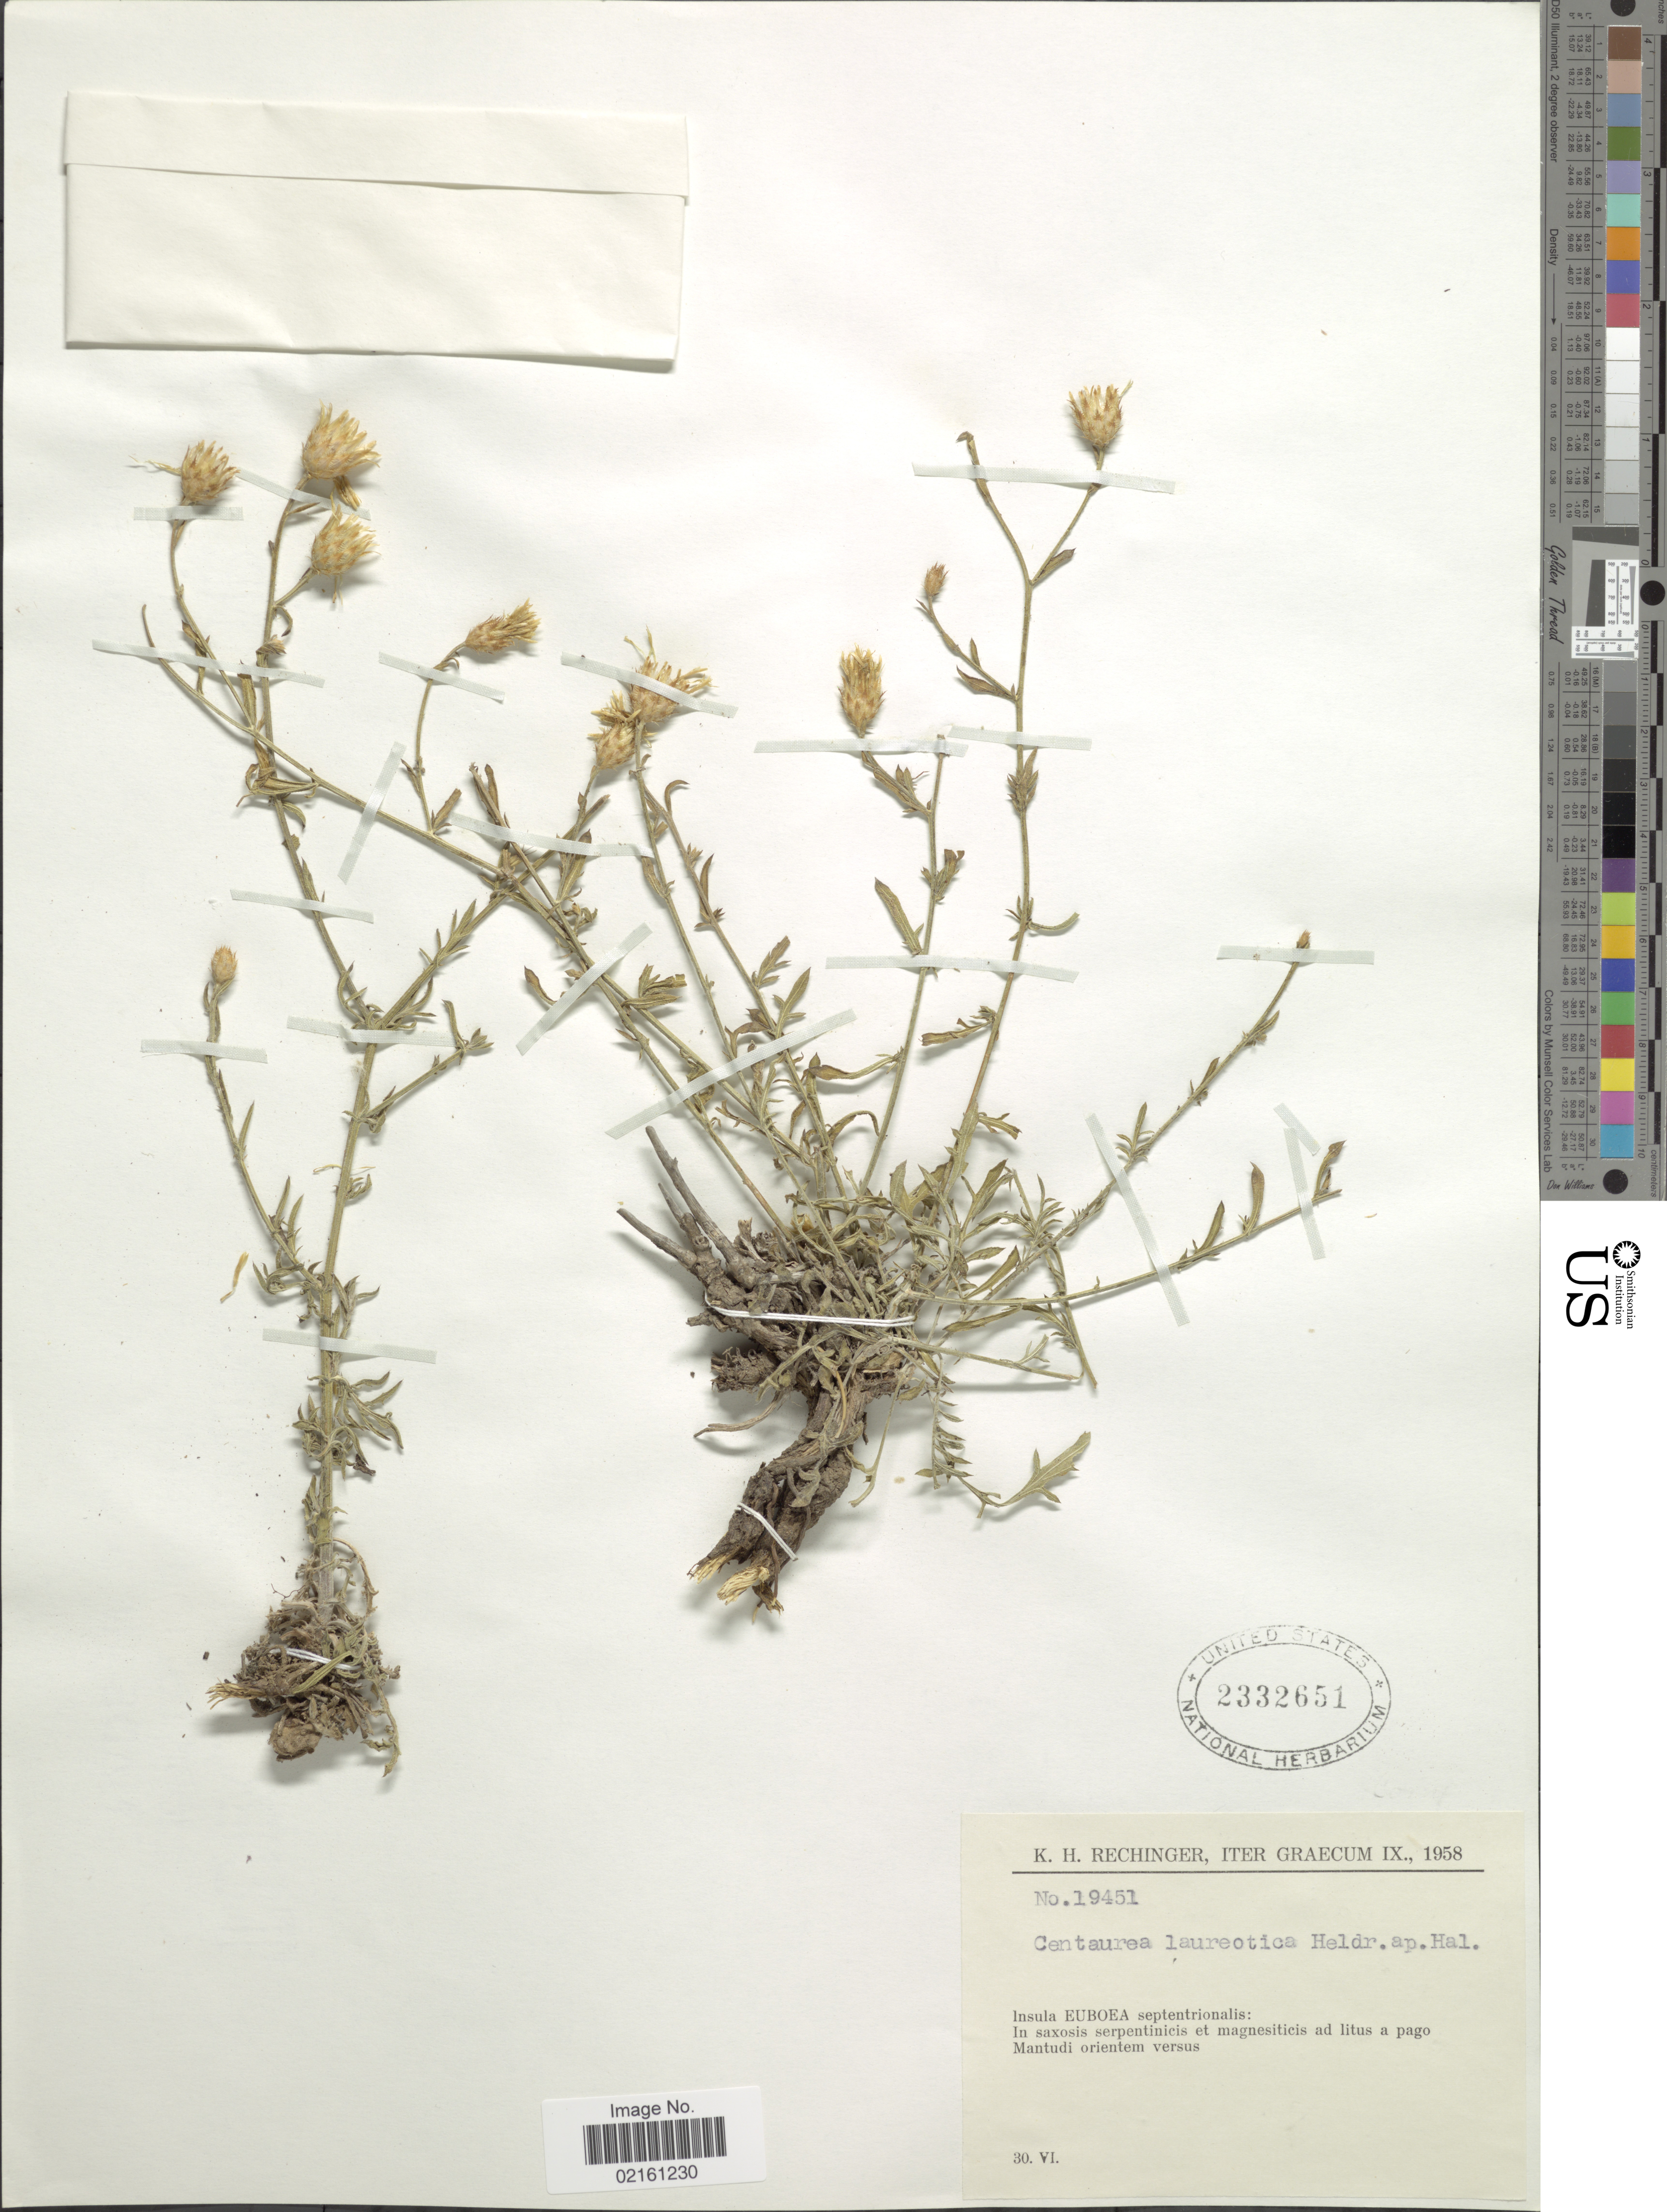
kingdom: Plantae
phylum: Tracheophyta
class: Magnoliopsida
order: Asterales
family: Asteraceae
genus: Centaurea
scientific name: Centaurea laureotica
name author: Heldr. ex Haláscy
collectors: K. H. Rechinger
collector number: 19451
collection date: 1958-06-30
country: Greece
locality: Graecum, Insula Euboea septentrionalis, pago Mantudi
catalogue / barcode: US 2332651